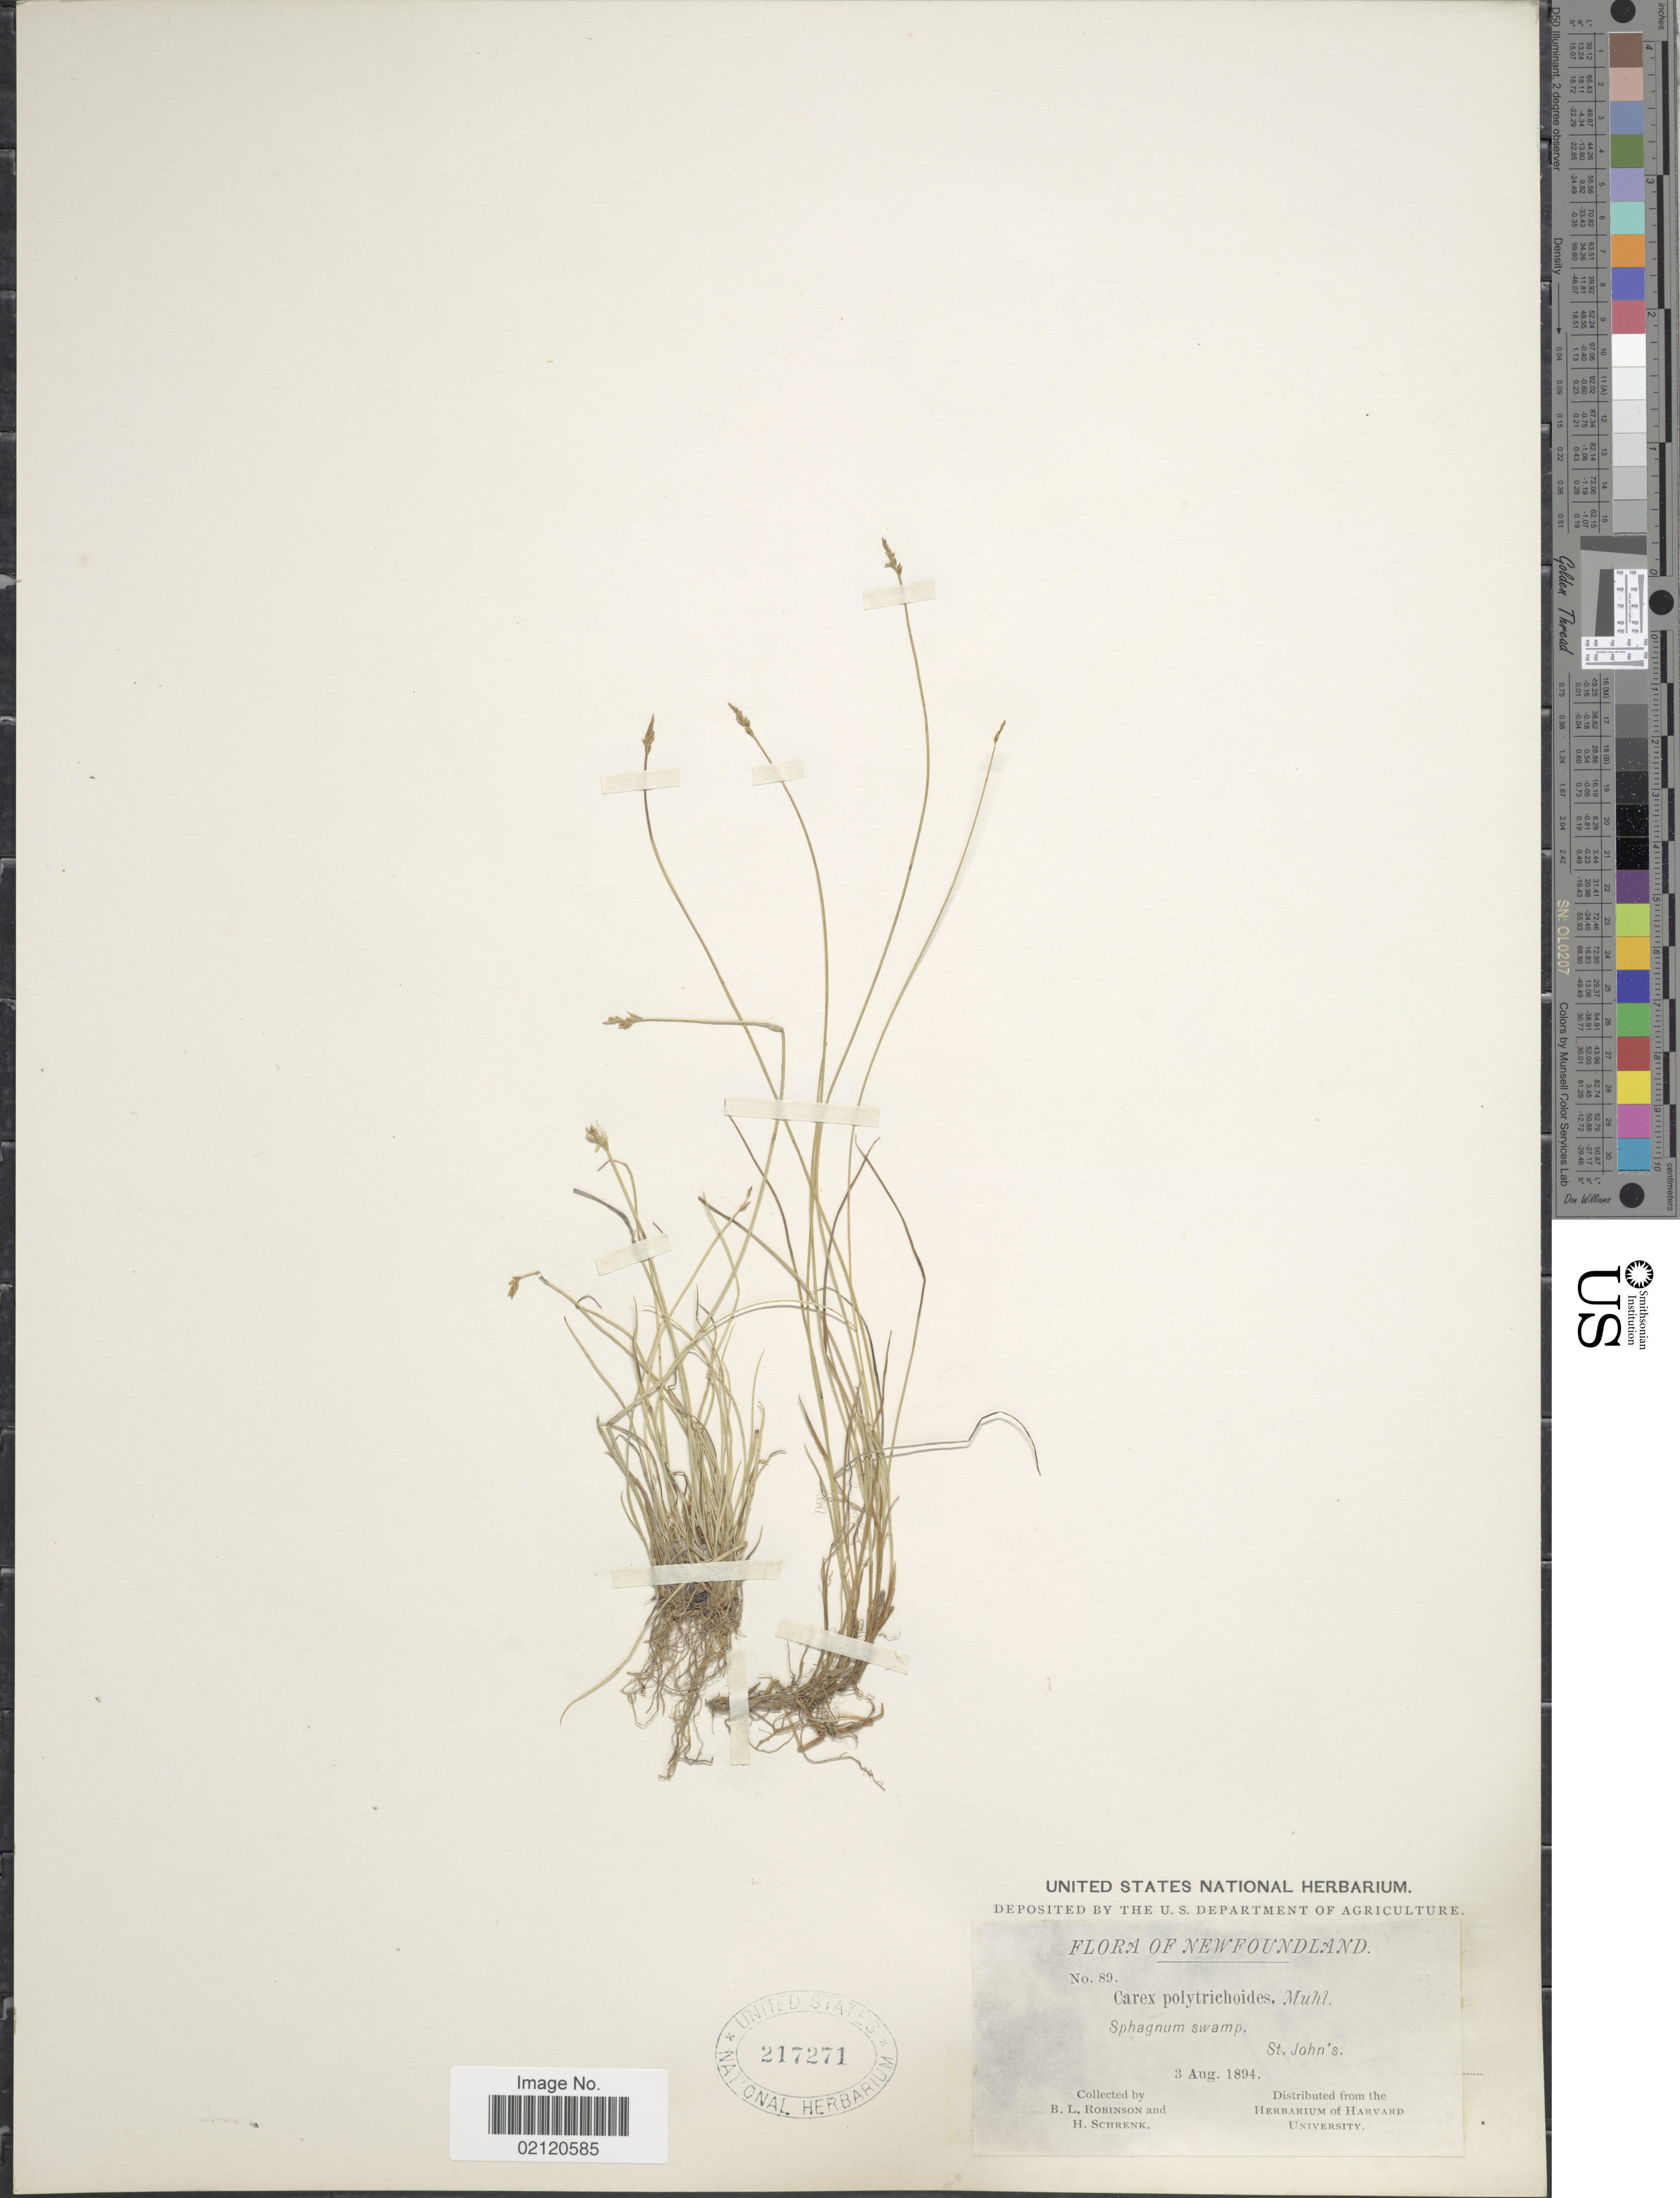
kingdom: Plantae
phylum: Tracheophyta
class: Liliopsida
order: Poales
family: Cyperaceae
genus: Carex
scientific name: Carex leptalea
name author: Wahlenb.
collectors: B. L. Robinson & H. v. Schrenk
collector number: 89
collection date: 1894-08-03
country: Canada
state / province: Newfoundland and Labrador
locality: St. John's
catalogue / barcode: US 217271